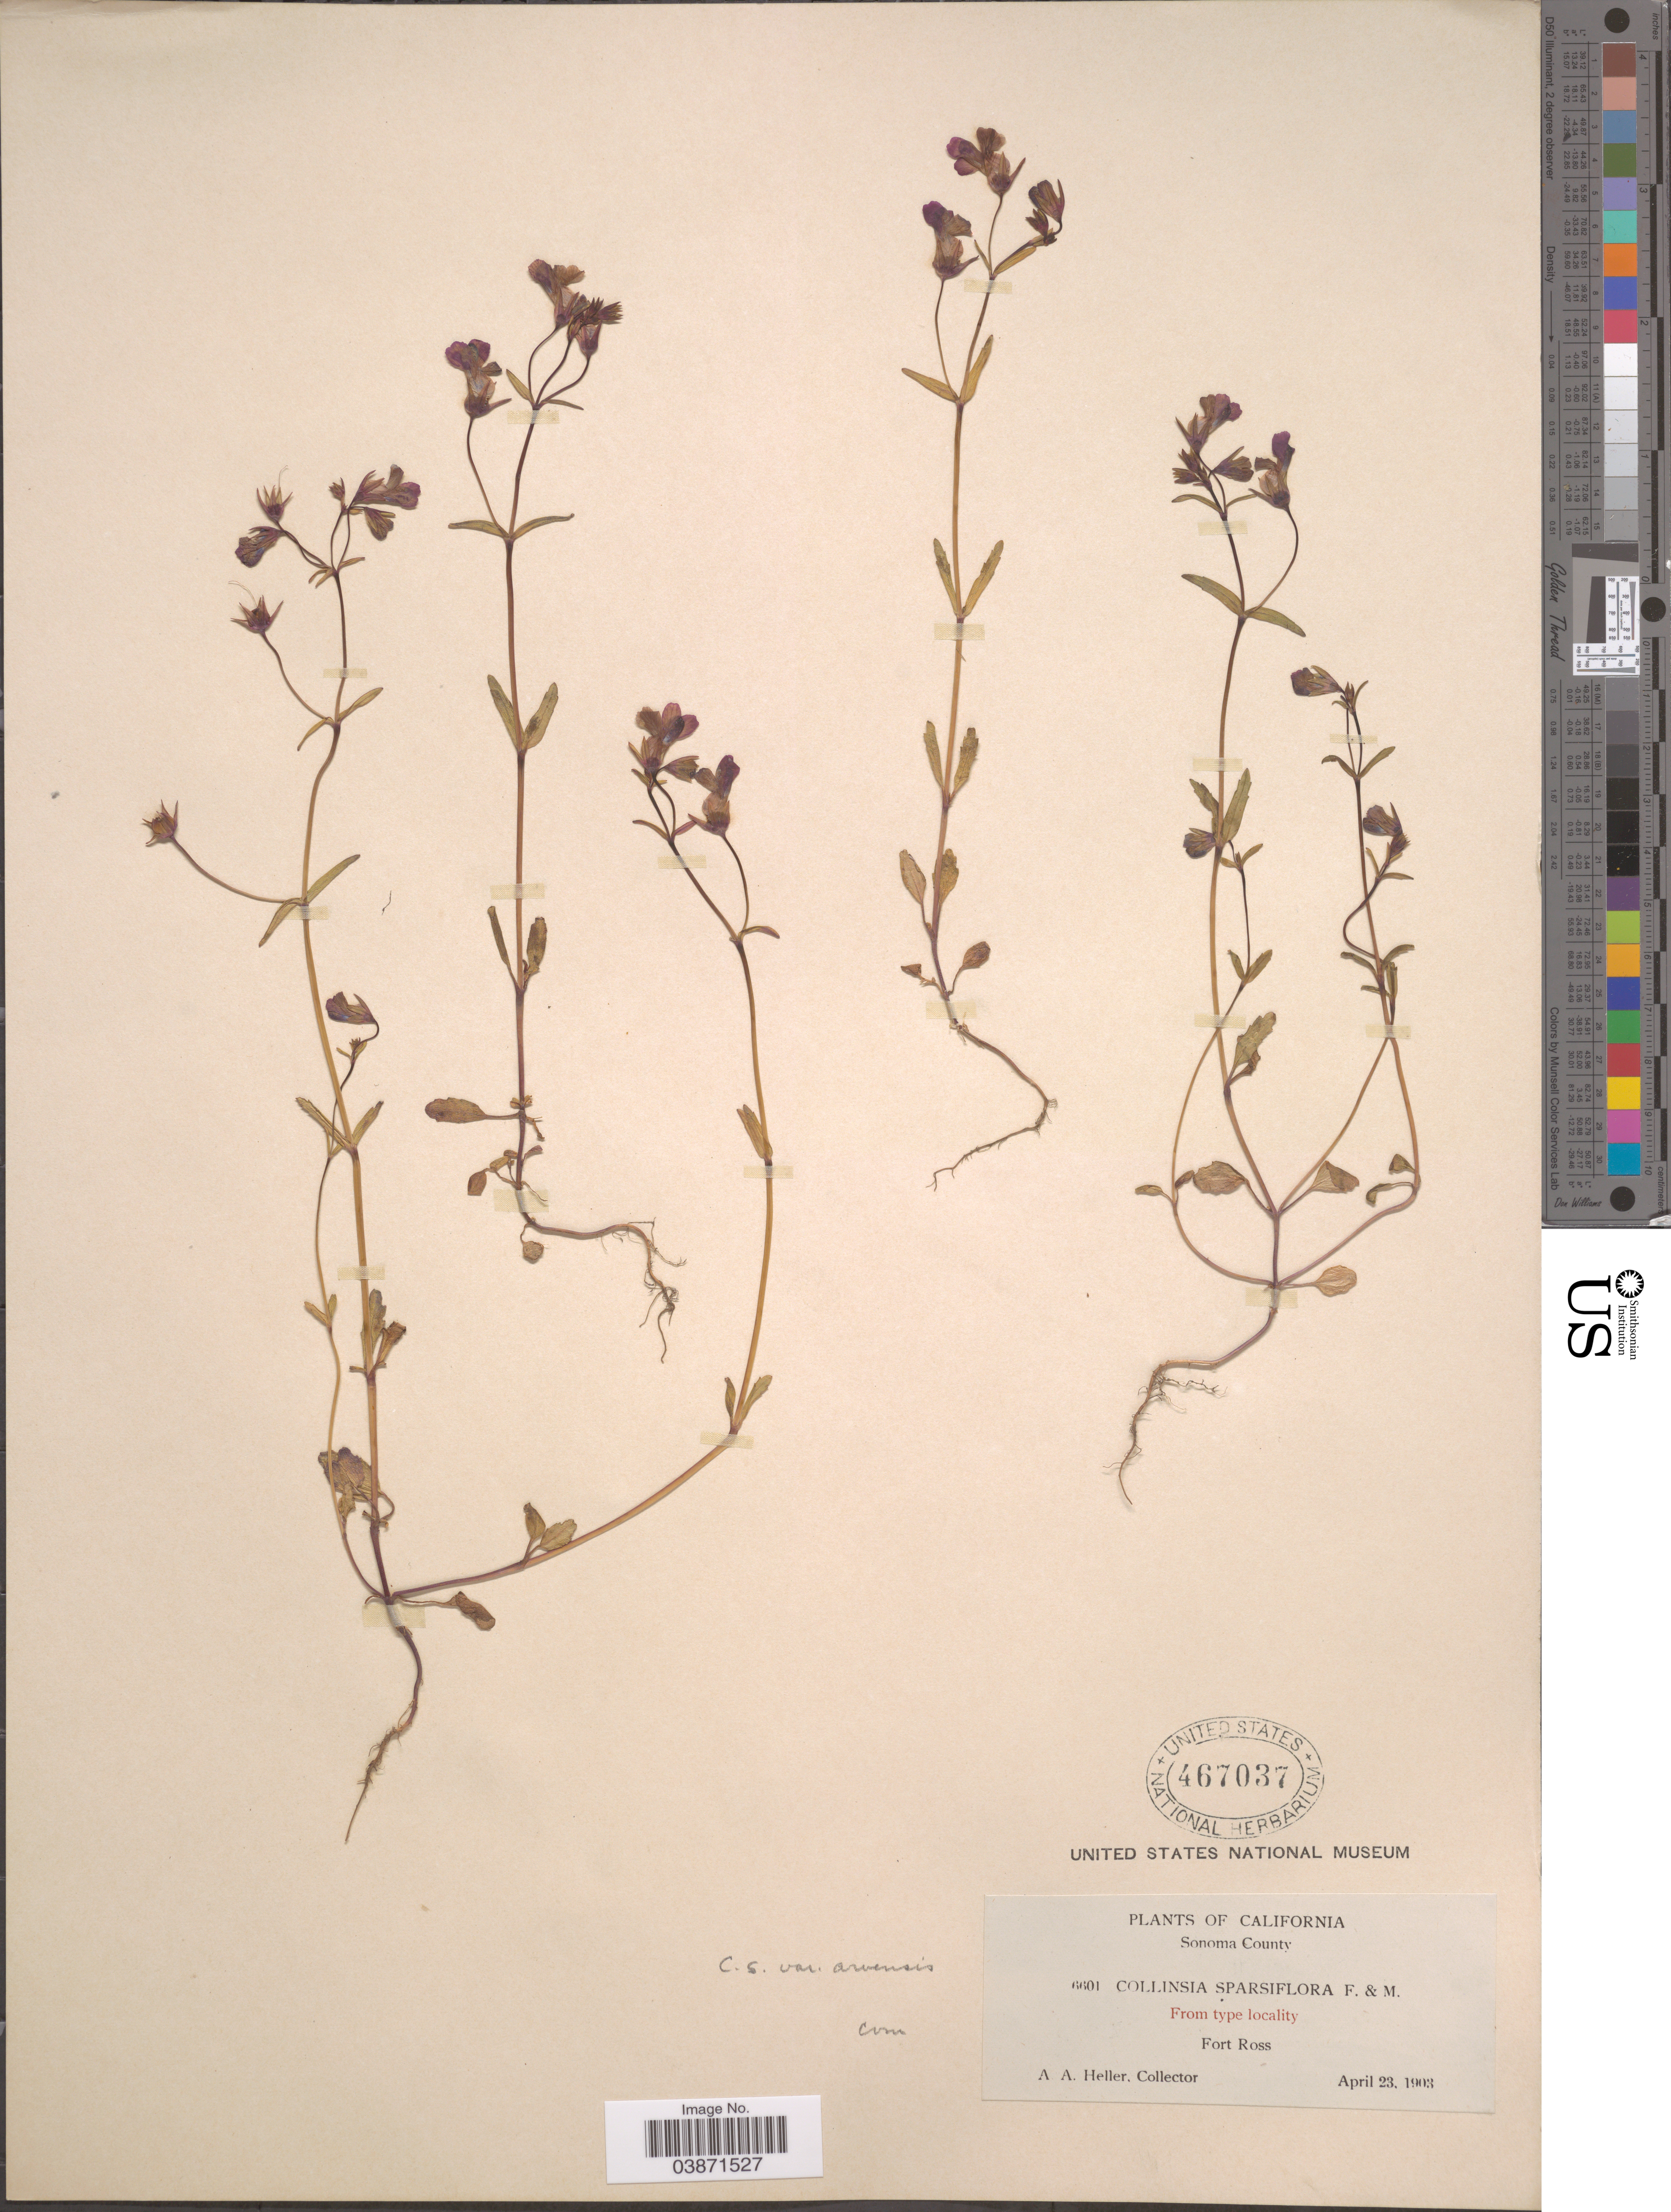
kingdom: Plantae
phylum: Tracheophyta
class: Magnoliopsida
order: Lamiales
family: Plantaginaceae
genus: Collinsia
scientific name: Collinsia sparsiflora var. arvensis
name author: (Greene) Jeps.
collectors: A. A. Heller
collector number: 6601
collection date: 1903-04-23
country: United States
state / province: California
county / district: Sonoma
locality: Sonoma County. Fort Ross.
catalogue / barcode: US 467037